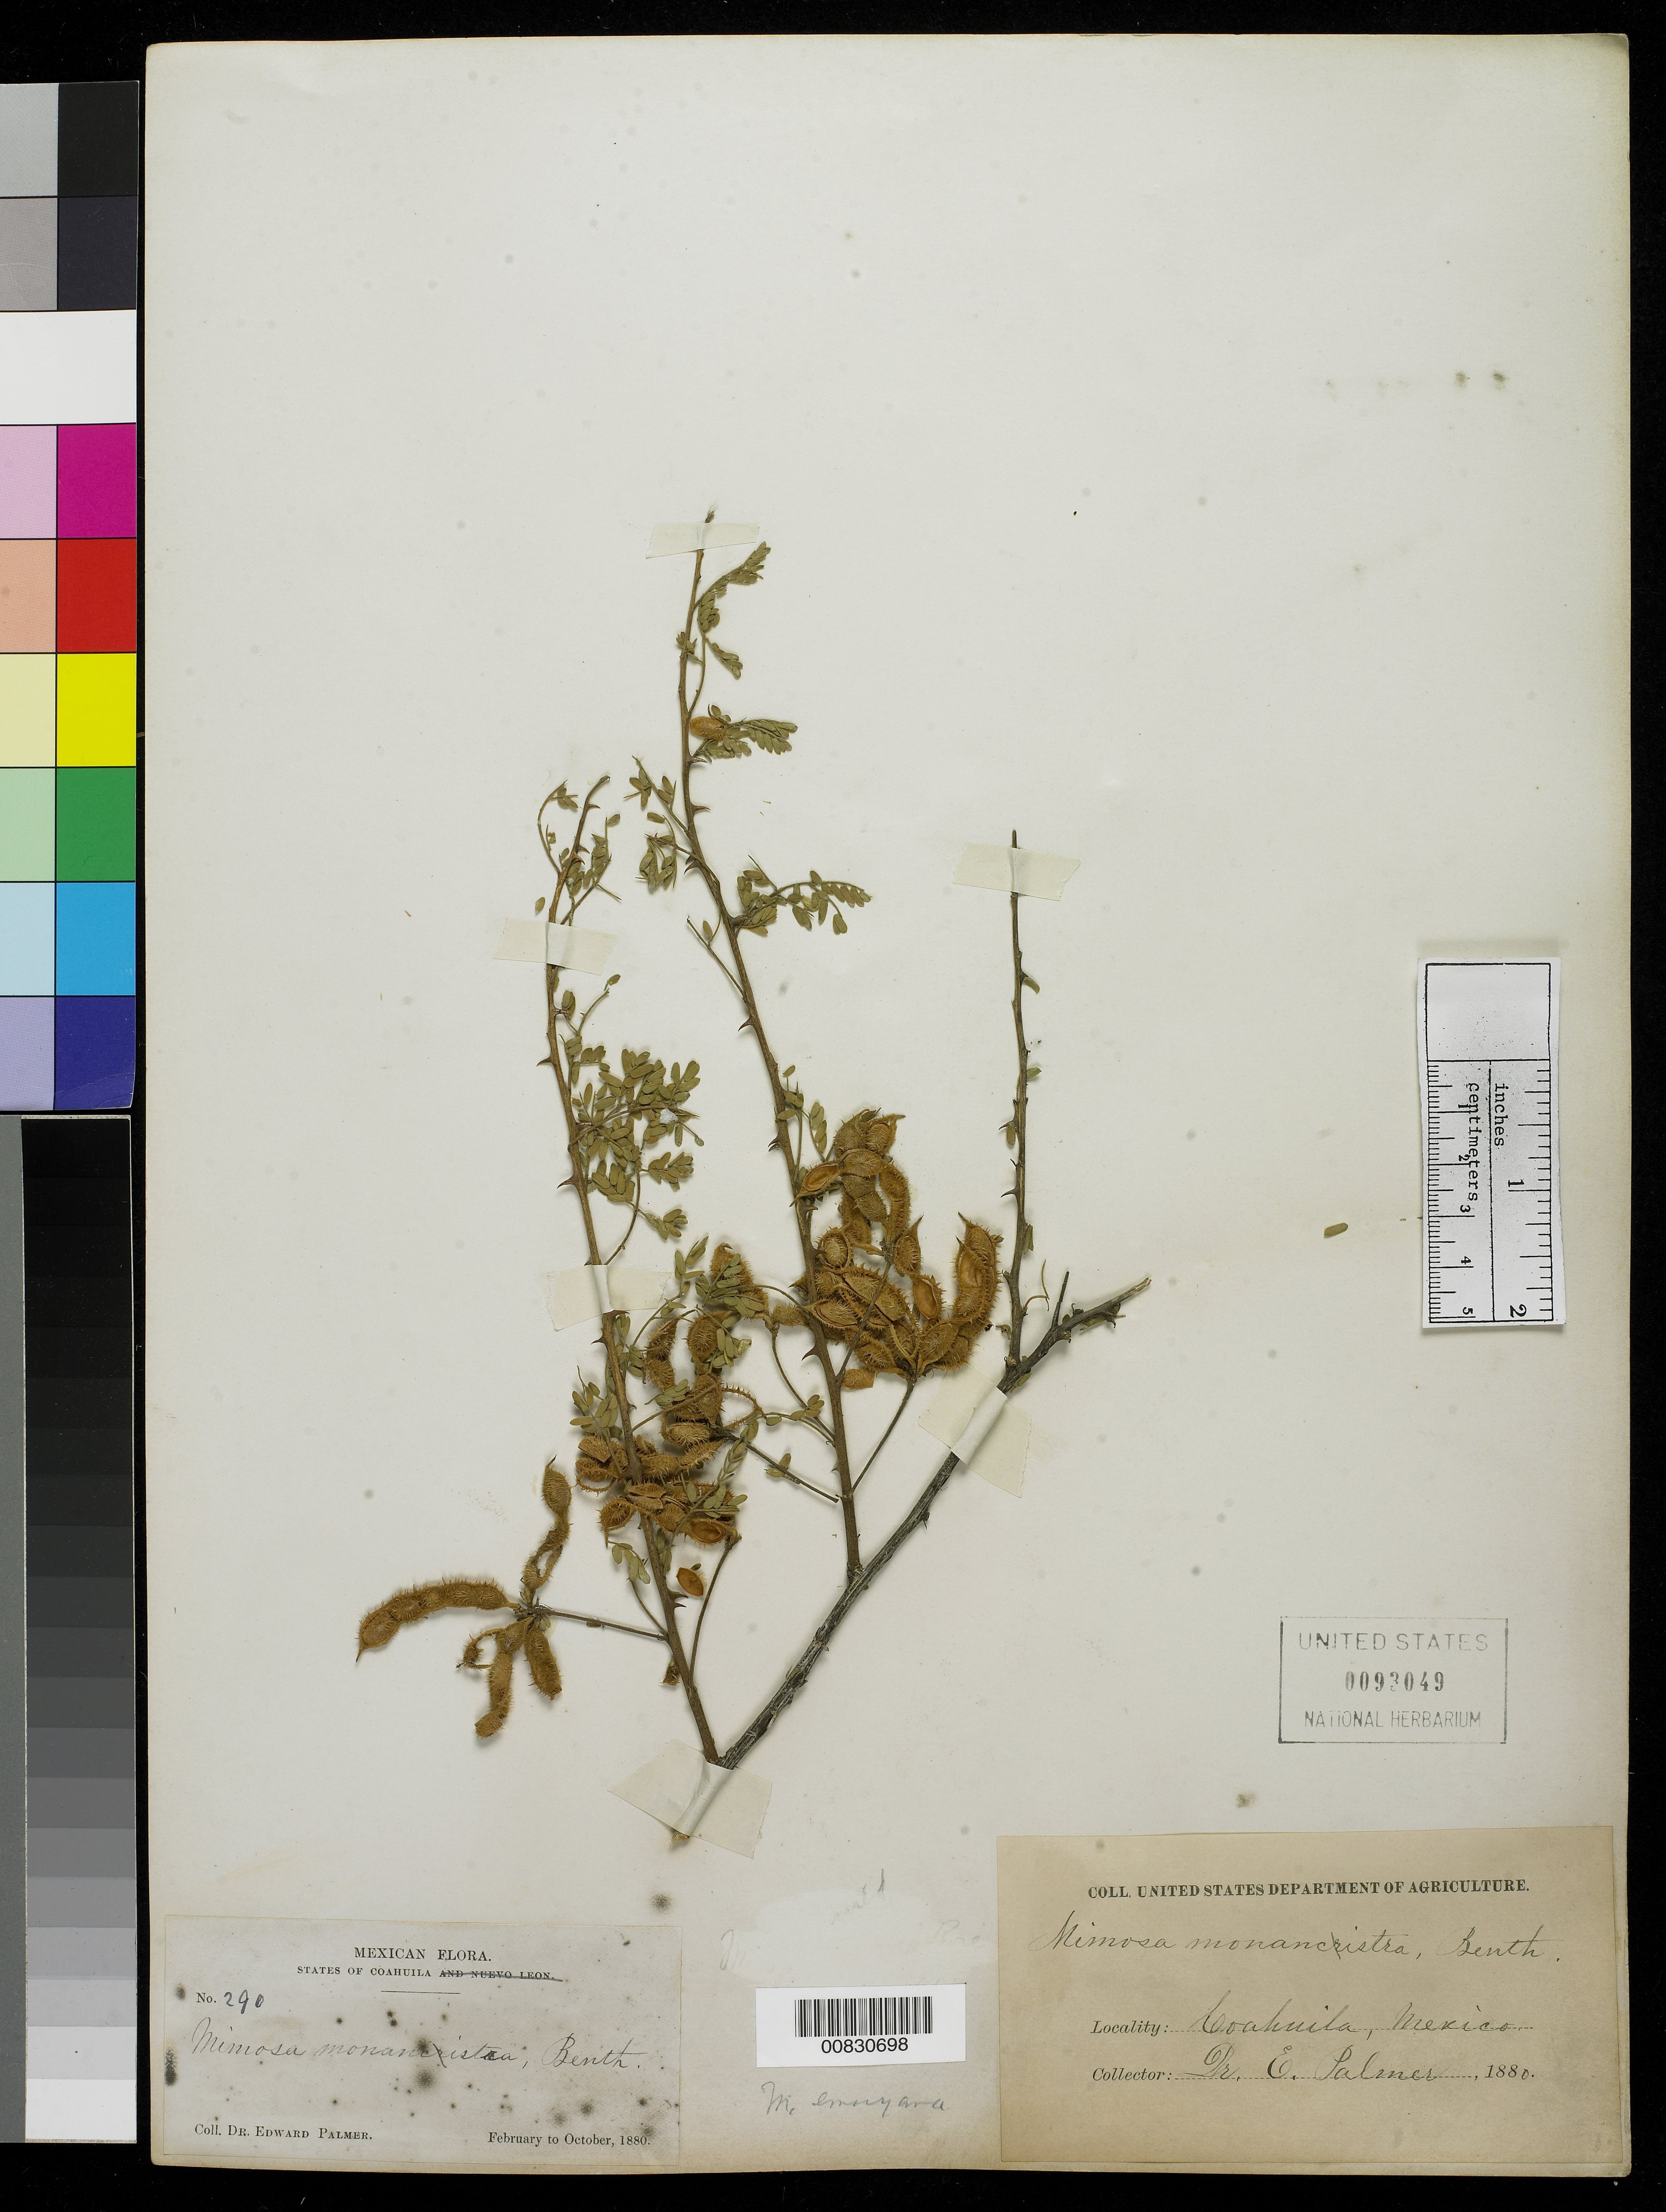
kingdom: Plantae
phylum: Tracheophyta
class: Magnoliopsida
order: Fabales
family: Fabaceae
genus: Mimosa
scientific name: Mimosa emoryana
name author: Benth.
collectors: E. Palmer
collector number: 290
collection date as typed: Feb 1880 to -- Oct 1880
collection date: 1880-02/1880-10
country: Mexico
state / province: Coahuila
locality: Coahuila.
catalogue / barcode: US 93049